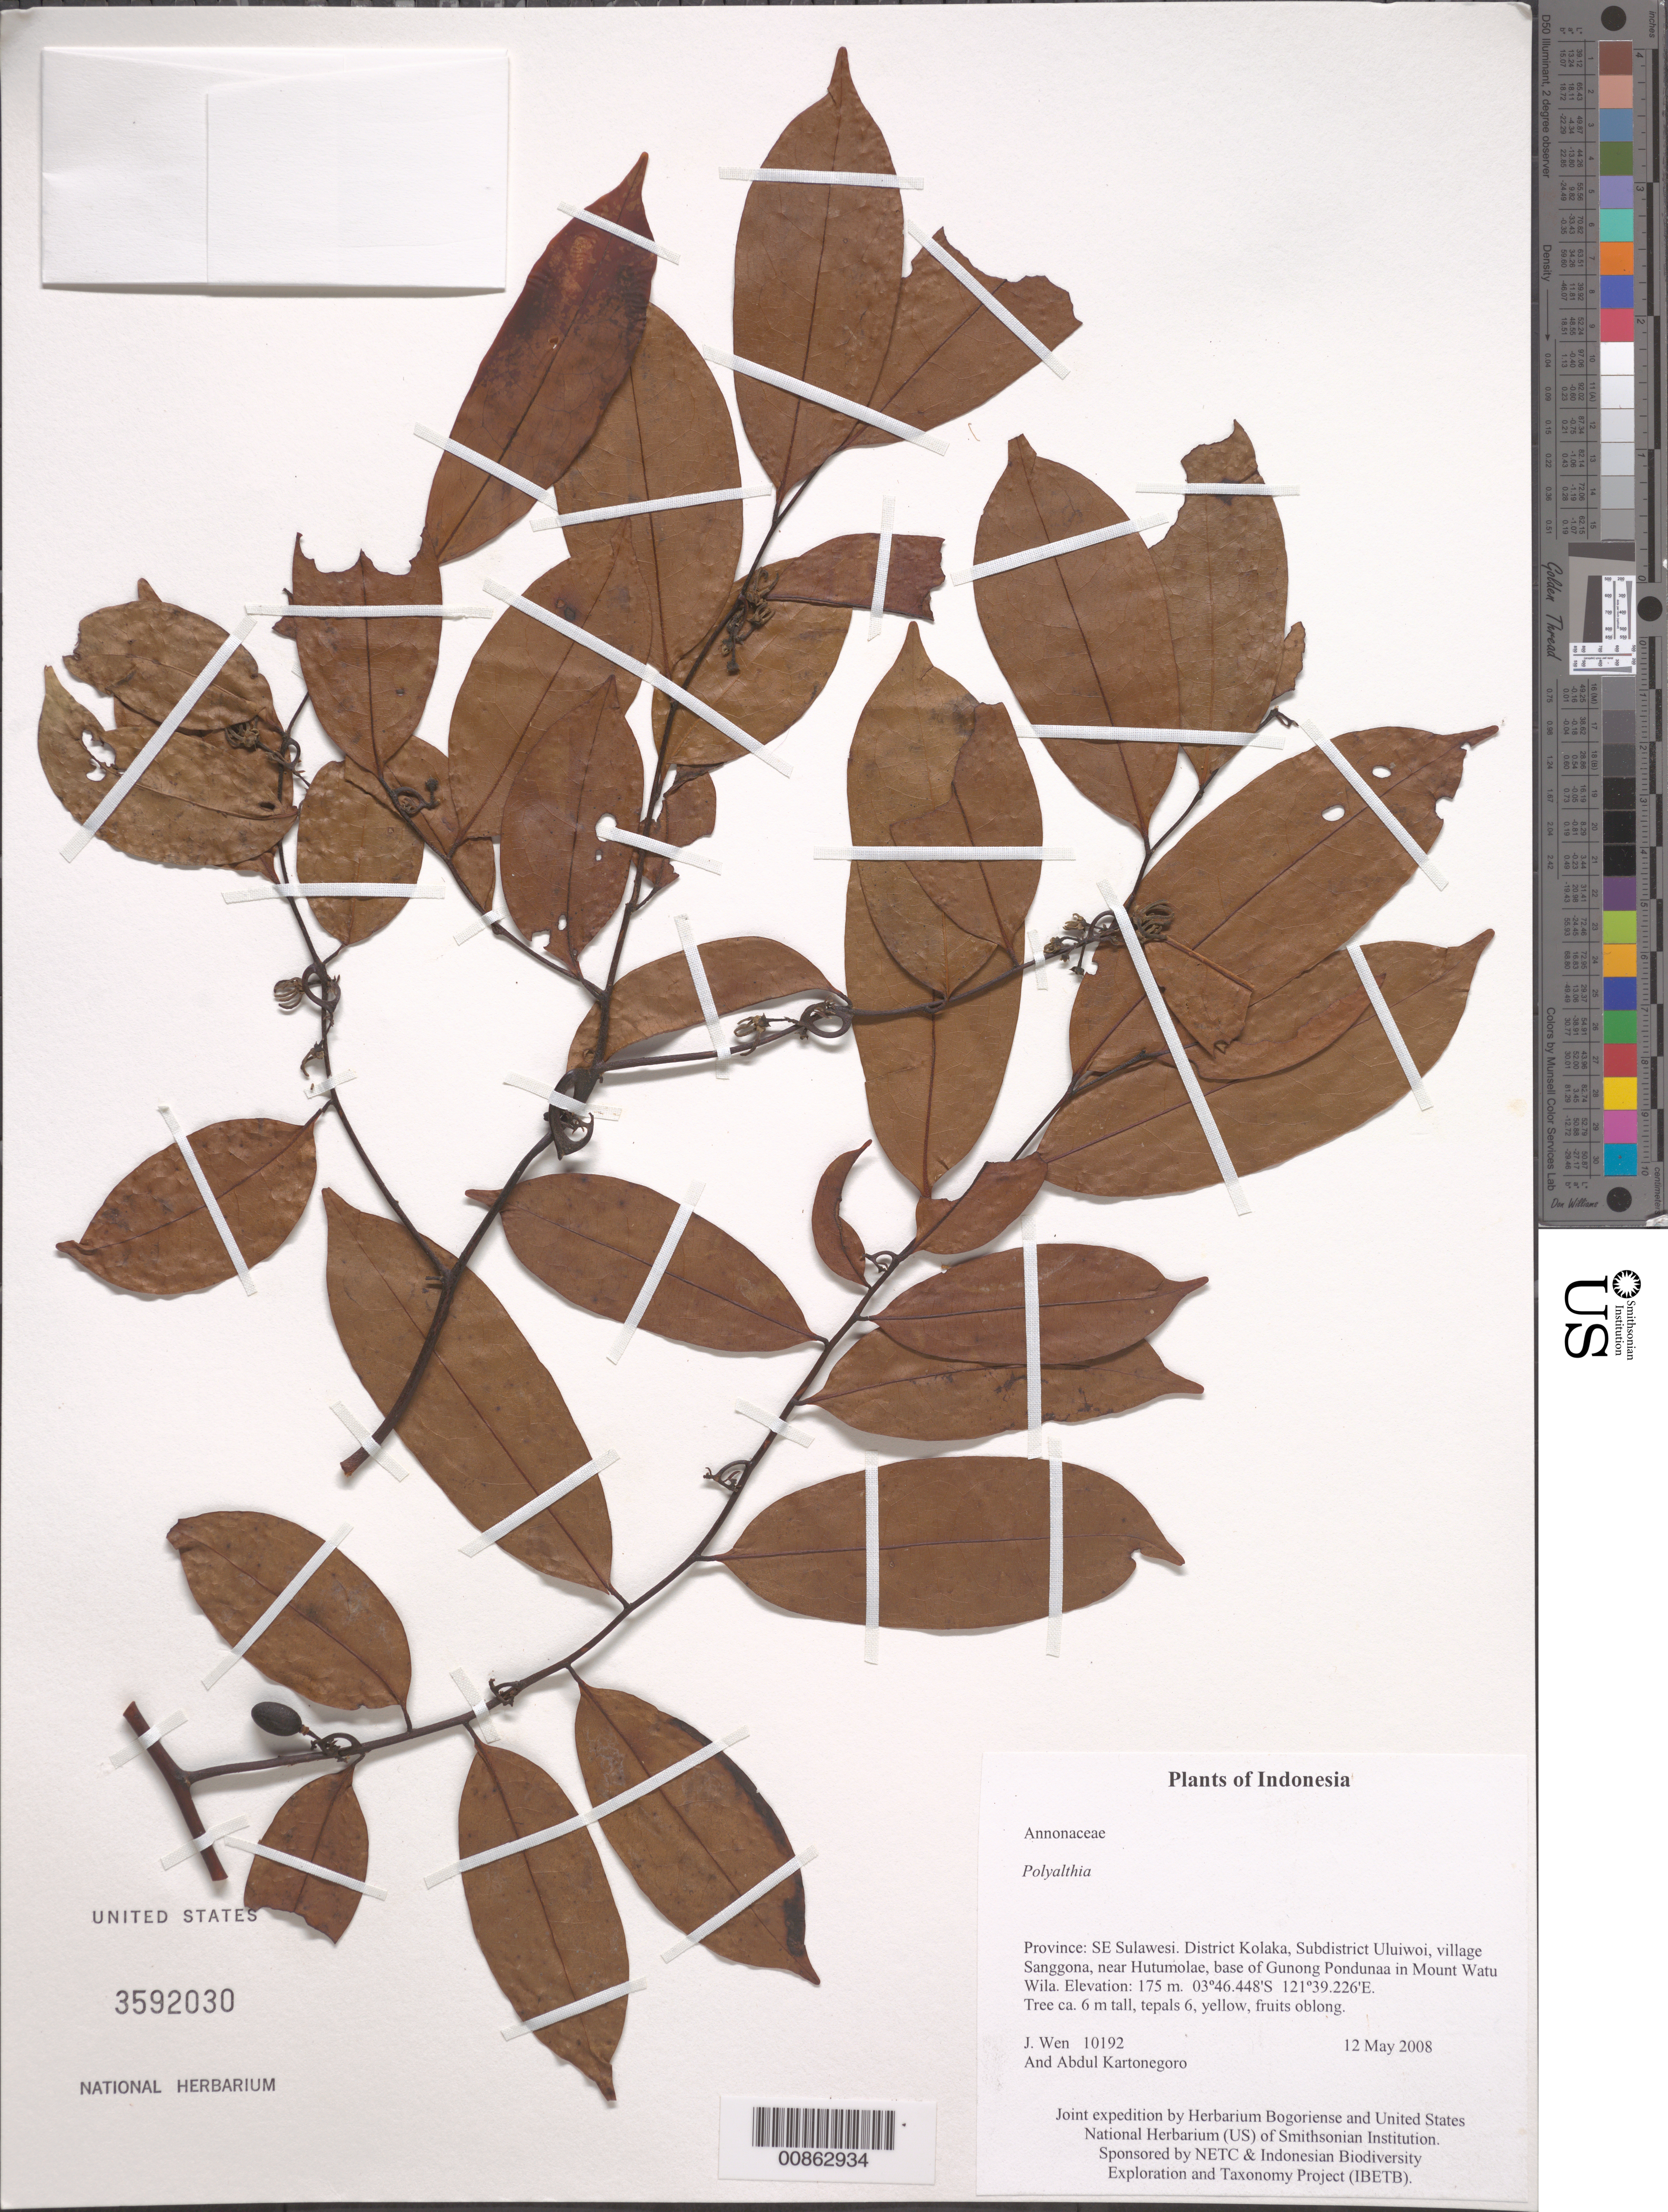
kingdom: Plantae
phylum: Tracheophyta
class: Magnoliopsida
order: Magnoliales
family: Annonaceae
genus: Polyalthia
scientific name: Polyalthia sp.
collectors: J. Wen & A. Kartonegoro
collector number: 10192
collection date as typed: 12 May 2008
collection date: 2008-05-12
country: Indonesia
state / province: Sulawesi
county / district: Sulawesi Tenggara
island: Sulawesi [Celebes]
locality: District Kolaka, Subdistrict Uluiwoi, village Sanggona, near Hutumolae, base of Gunong Pondunaa in Mount Watu Wila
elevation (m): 175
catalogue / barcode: US 3592030